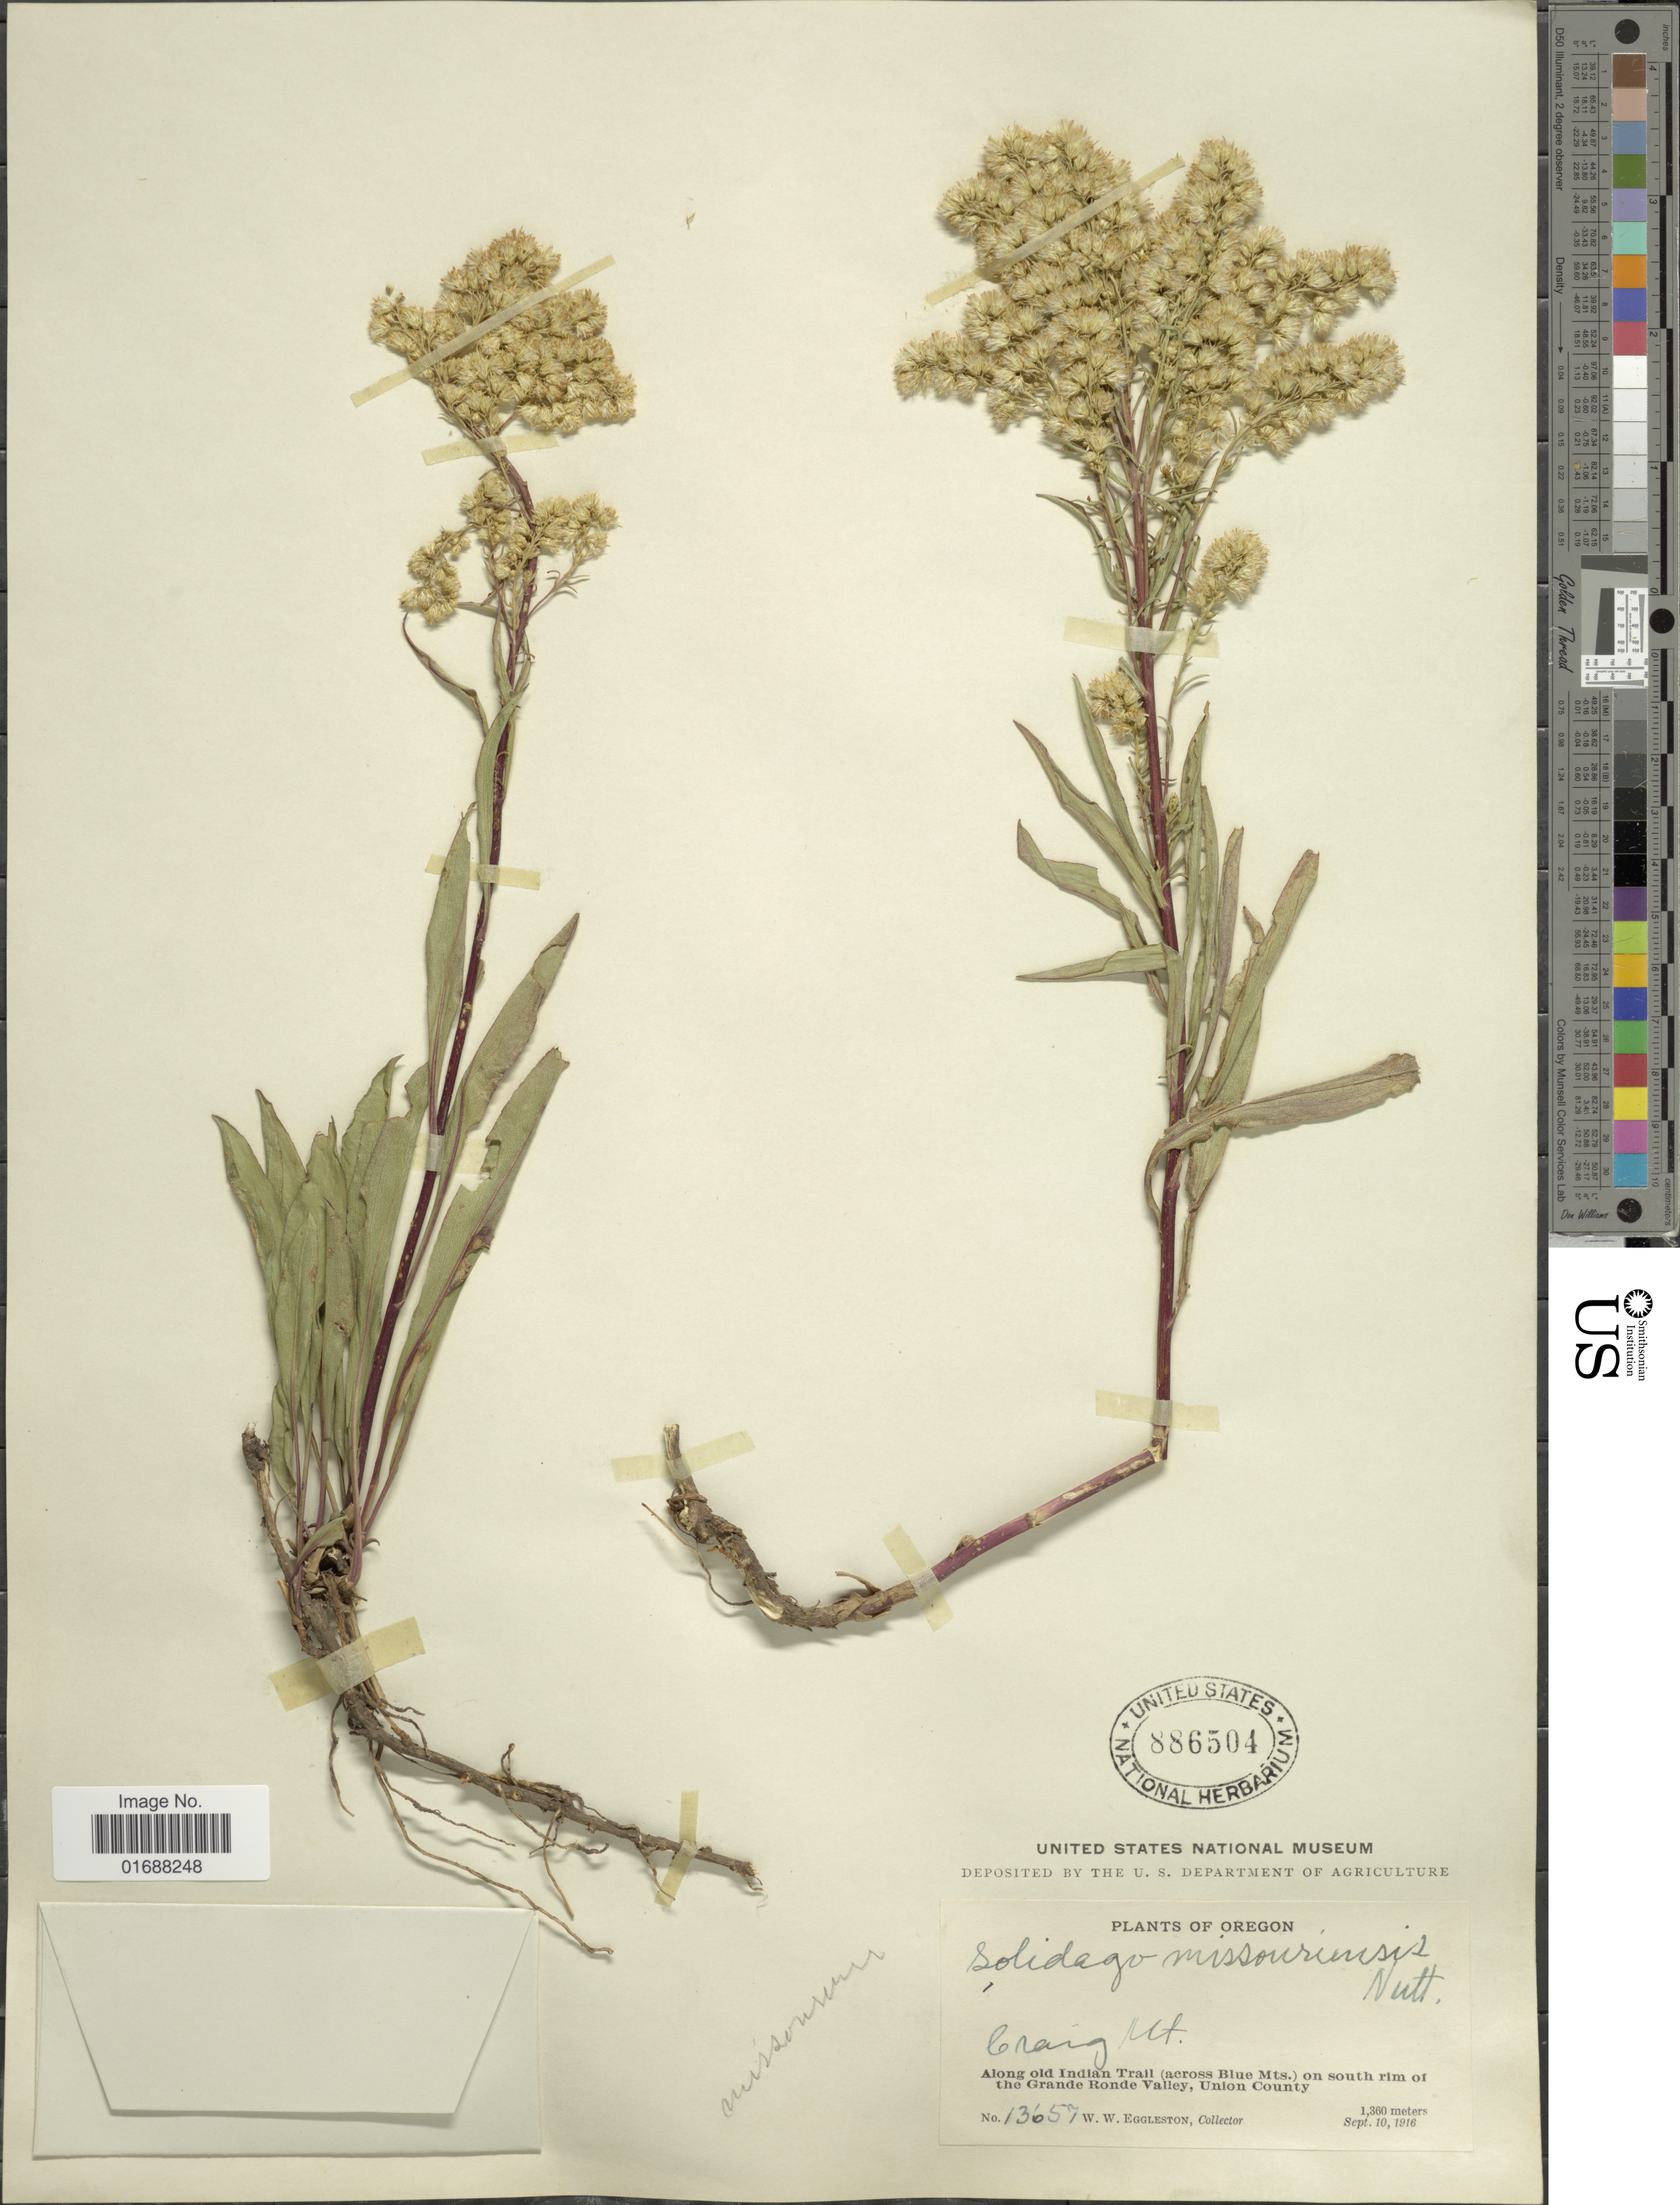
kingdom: Plantae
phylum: Tracheophyta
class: Magnoliopsida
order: Asterales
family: Asteraceae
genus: Solidago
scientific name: Solidago missouriensis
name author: Nutt.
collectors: W. W. Eggleston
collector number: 13657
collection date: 1916-09-10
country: United States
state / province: Oregon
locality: Craig Mt. Along old Indian Trail (across Blue Mts) on south rim of the Grande Ronde Valley, Union County.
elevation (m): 1360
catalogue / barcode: US 8886504